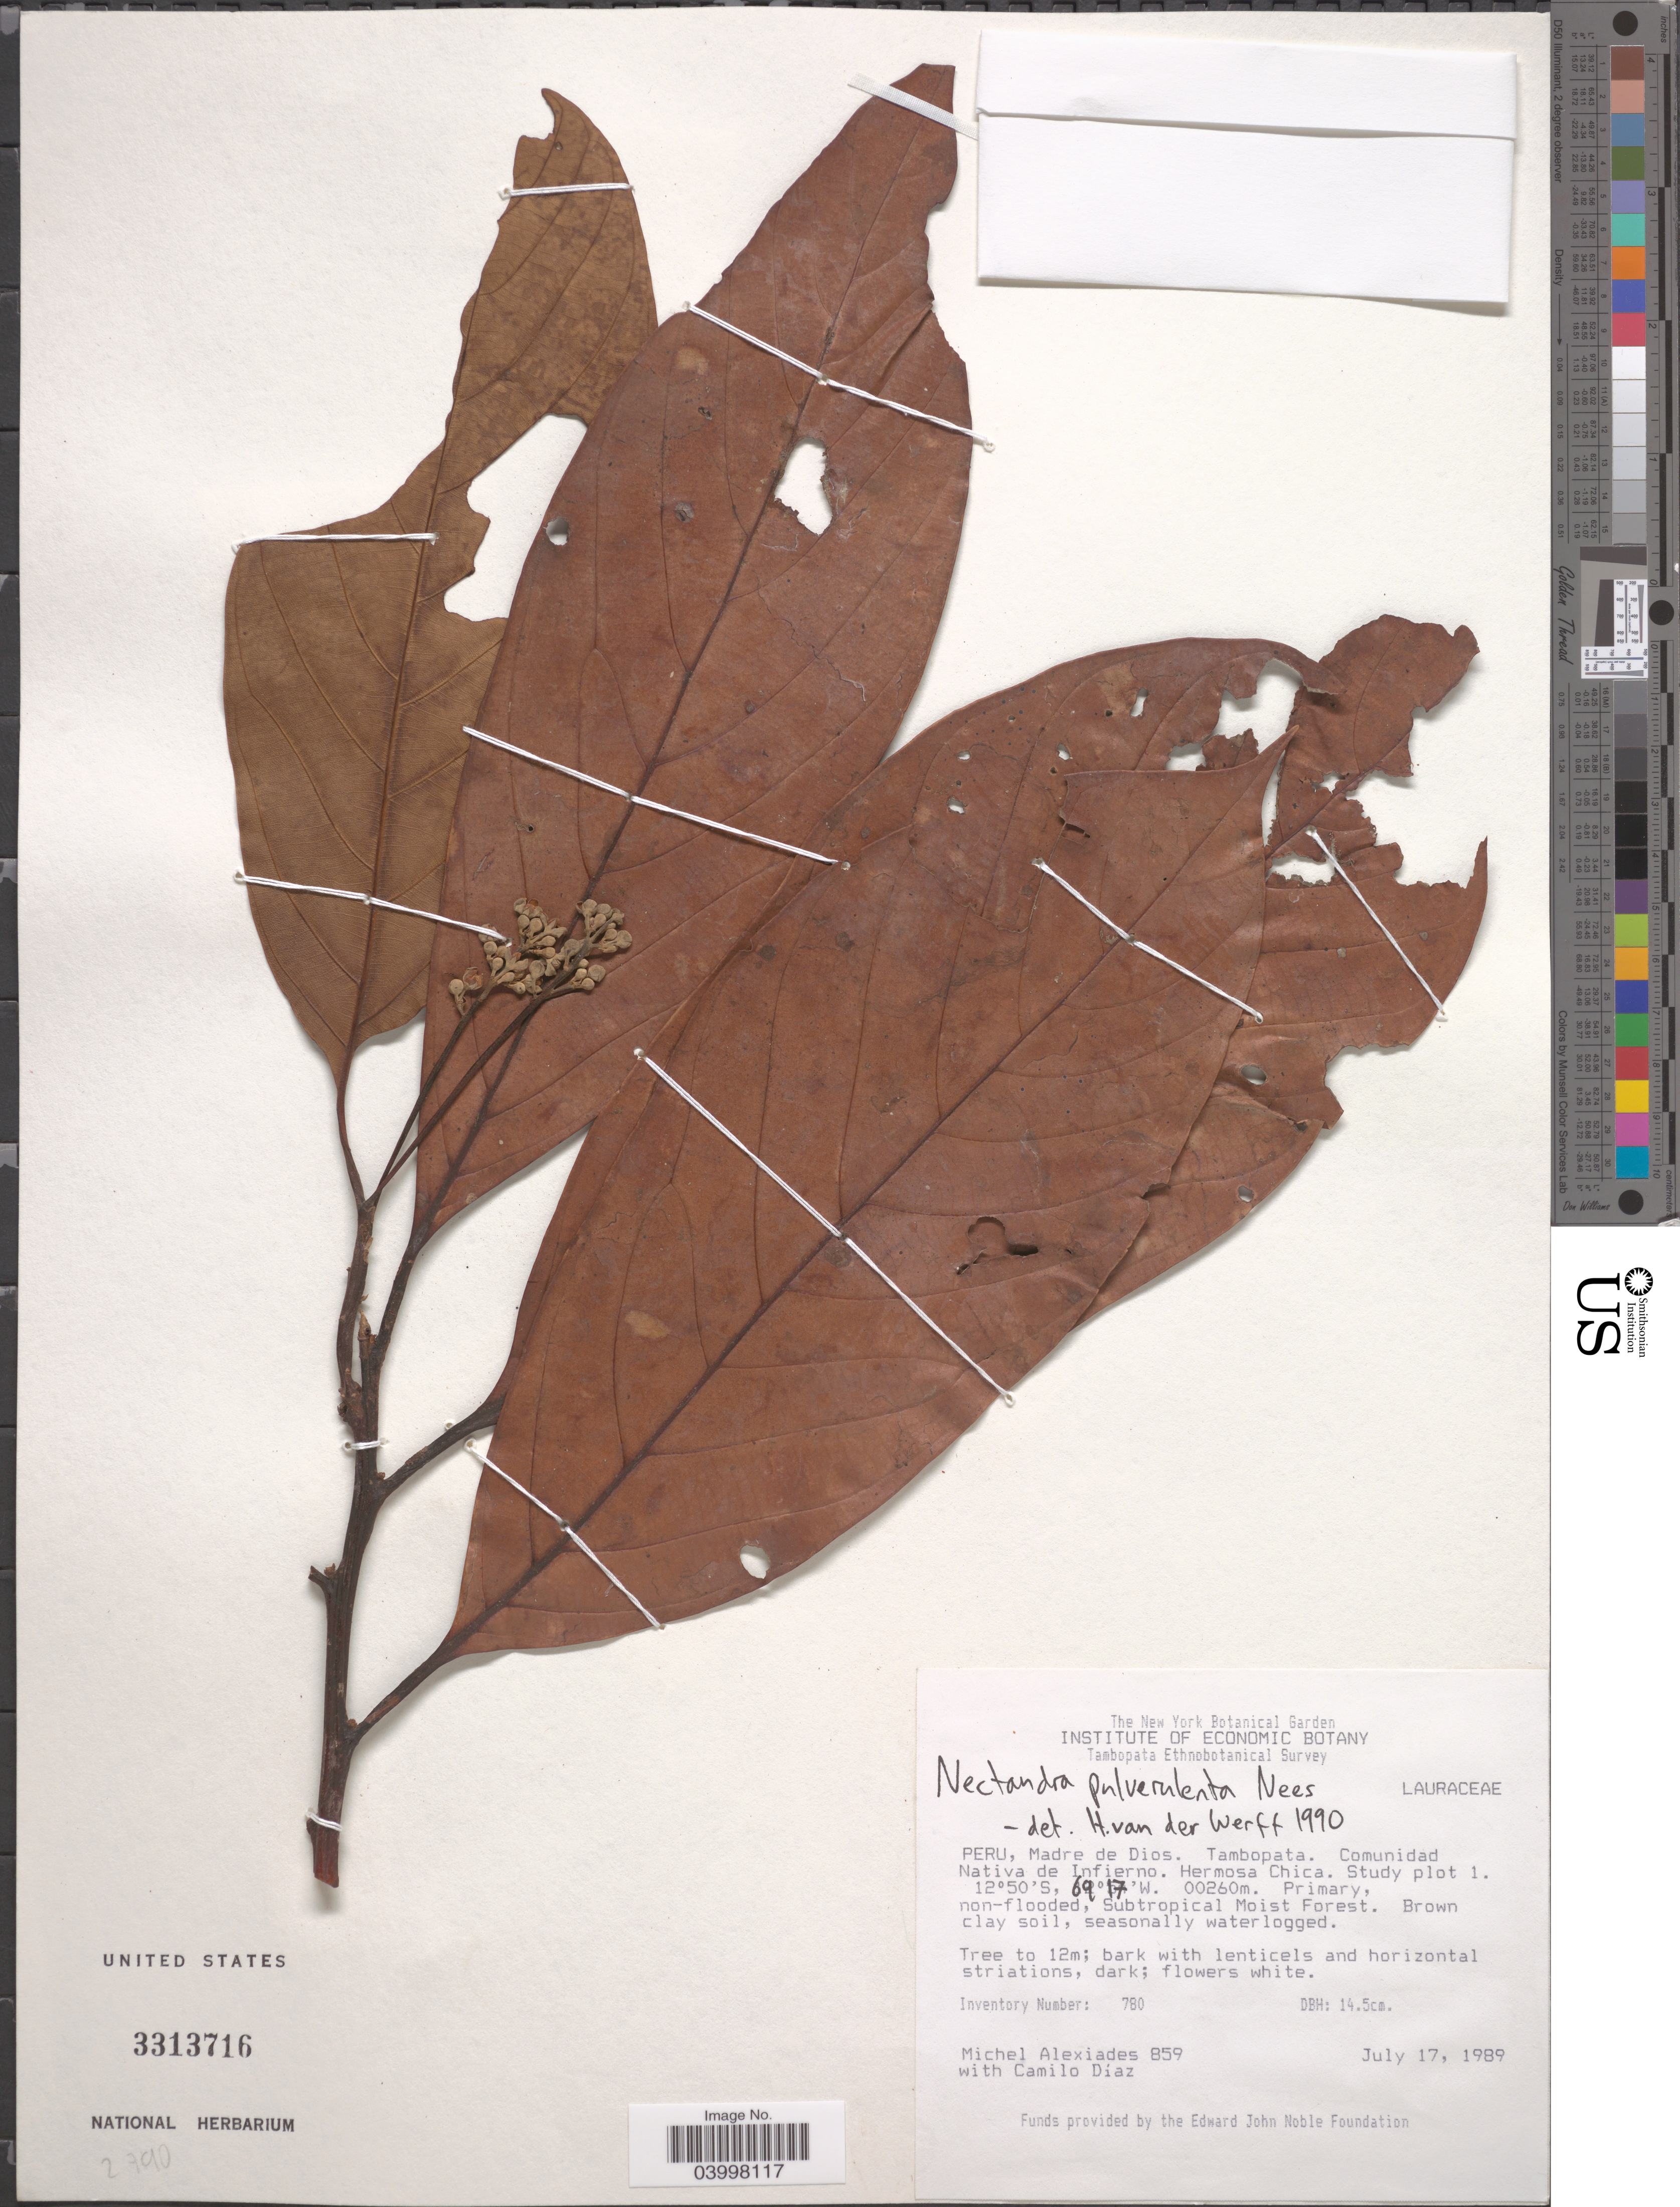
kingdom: Plantae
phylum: Tracheophyta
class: Magnoliopsida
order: Laurales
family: Lauraceae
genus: Nectandra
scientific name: Nectandra pulverulenta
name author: Nees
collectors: M. Alexiades & C. Díaz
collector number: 859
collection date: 1989-07-17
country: Peru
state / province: Madre de Dios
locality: Tambopata. Comunidad Nativa de Infierno. Hermosa Chica. Study plot 1.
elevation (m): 260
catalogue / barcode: US 3313716